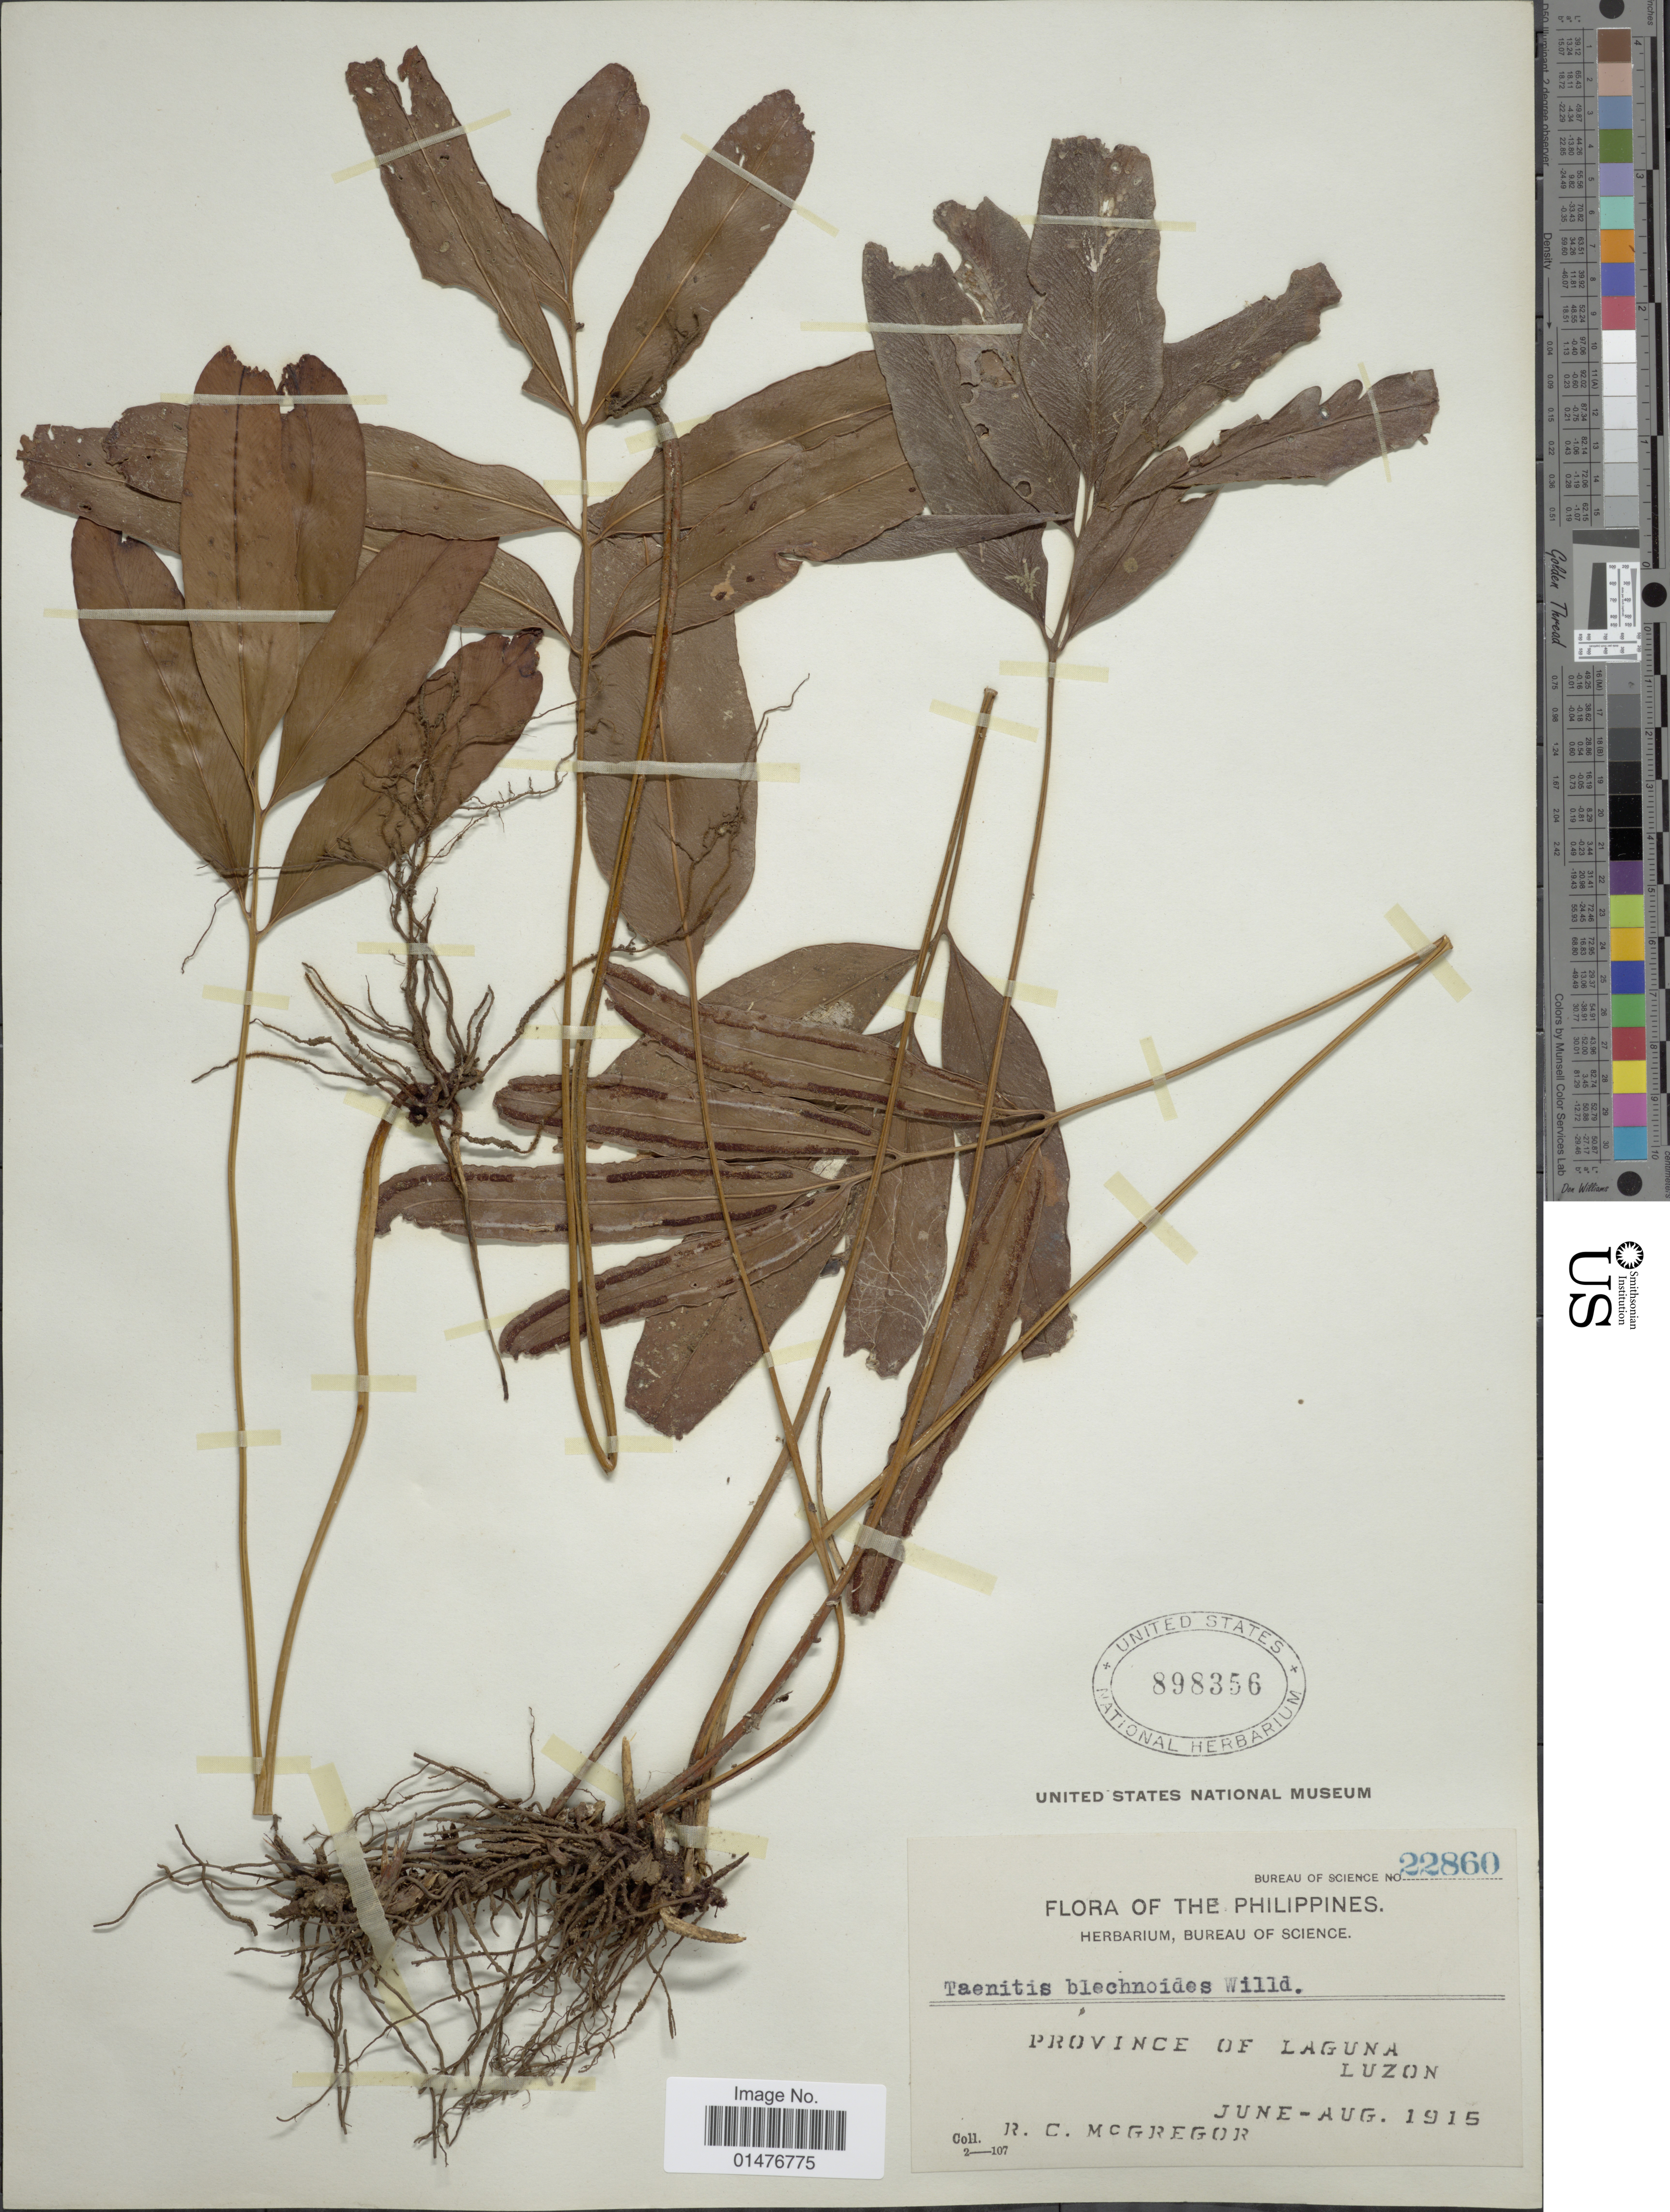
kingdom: Plantae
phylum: Tracheophyta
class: Polypodiopsida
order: Polypodiales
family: Pteridaceae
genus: Taenitis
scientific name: Taenitis blechnoides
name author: (Willd.) Sw.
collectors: R. C. McGregor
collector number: Bureau of Science22860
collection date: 1915-06/1915-08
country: Philippines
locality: Province of Laguna, Luzon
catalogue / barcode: US 898356